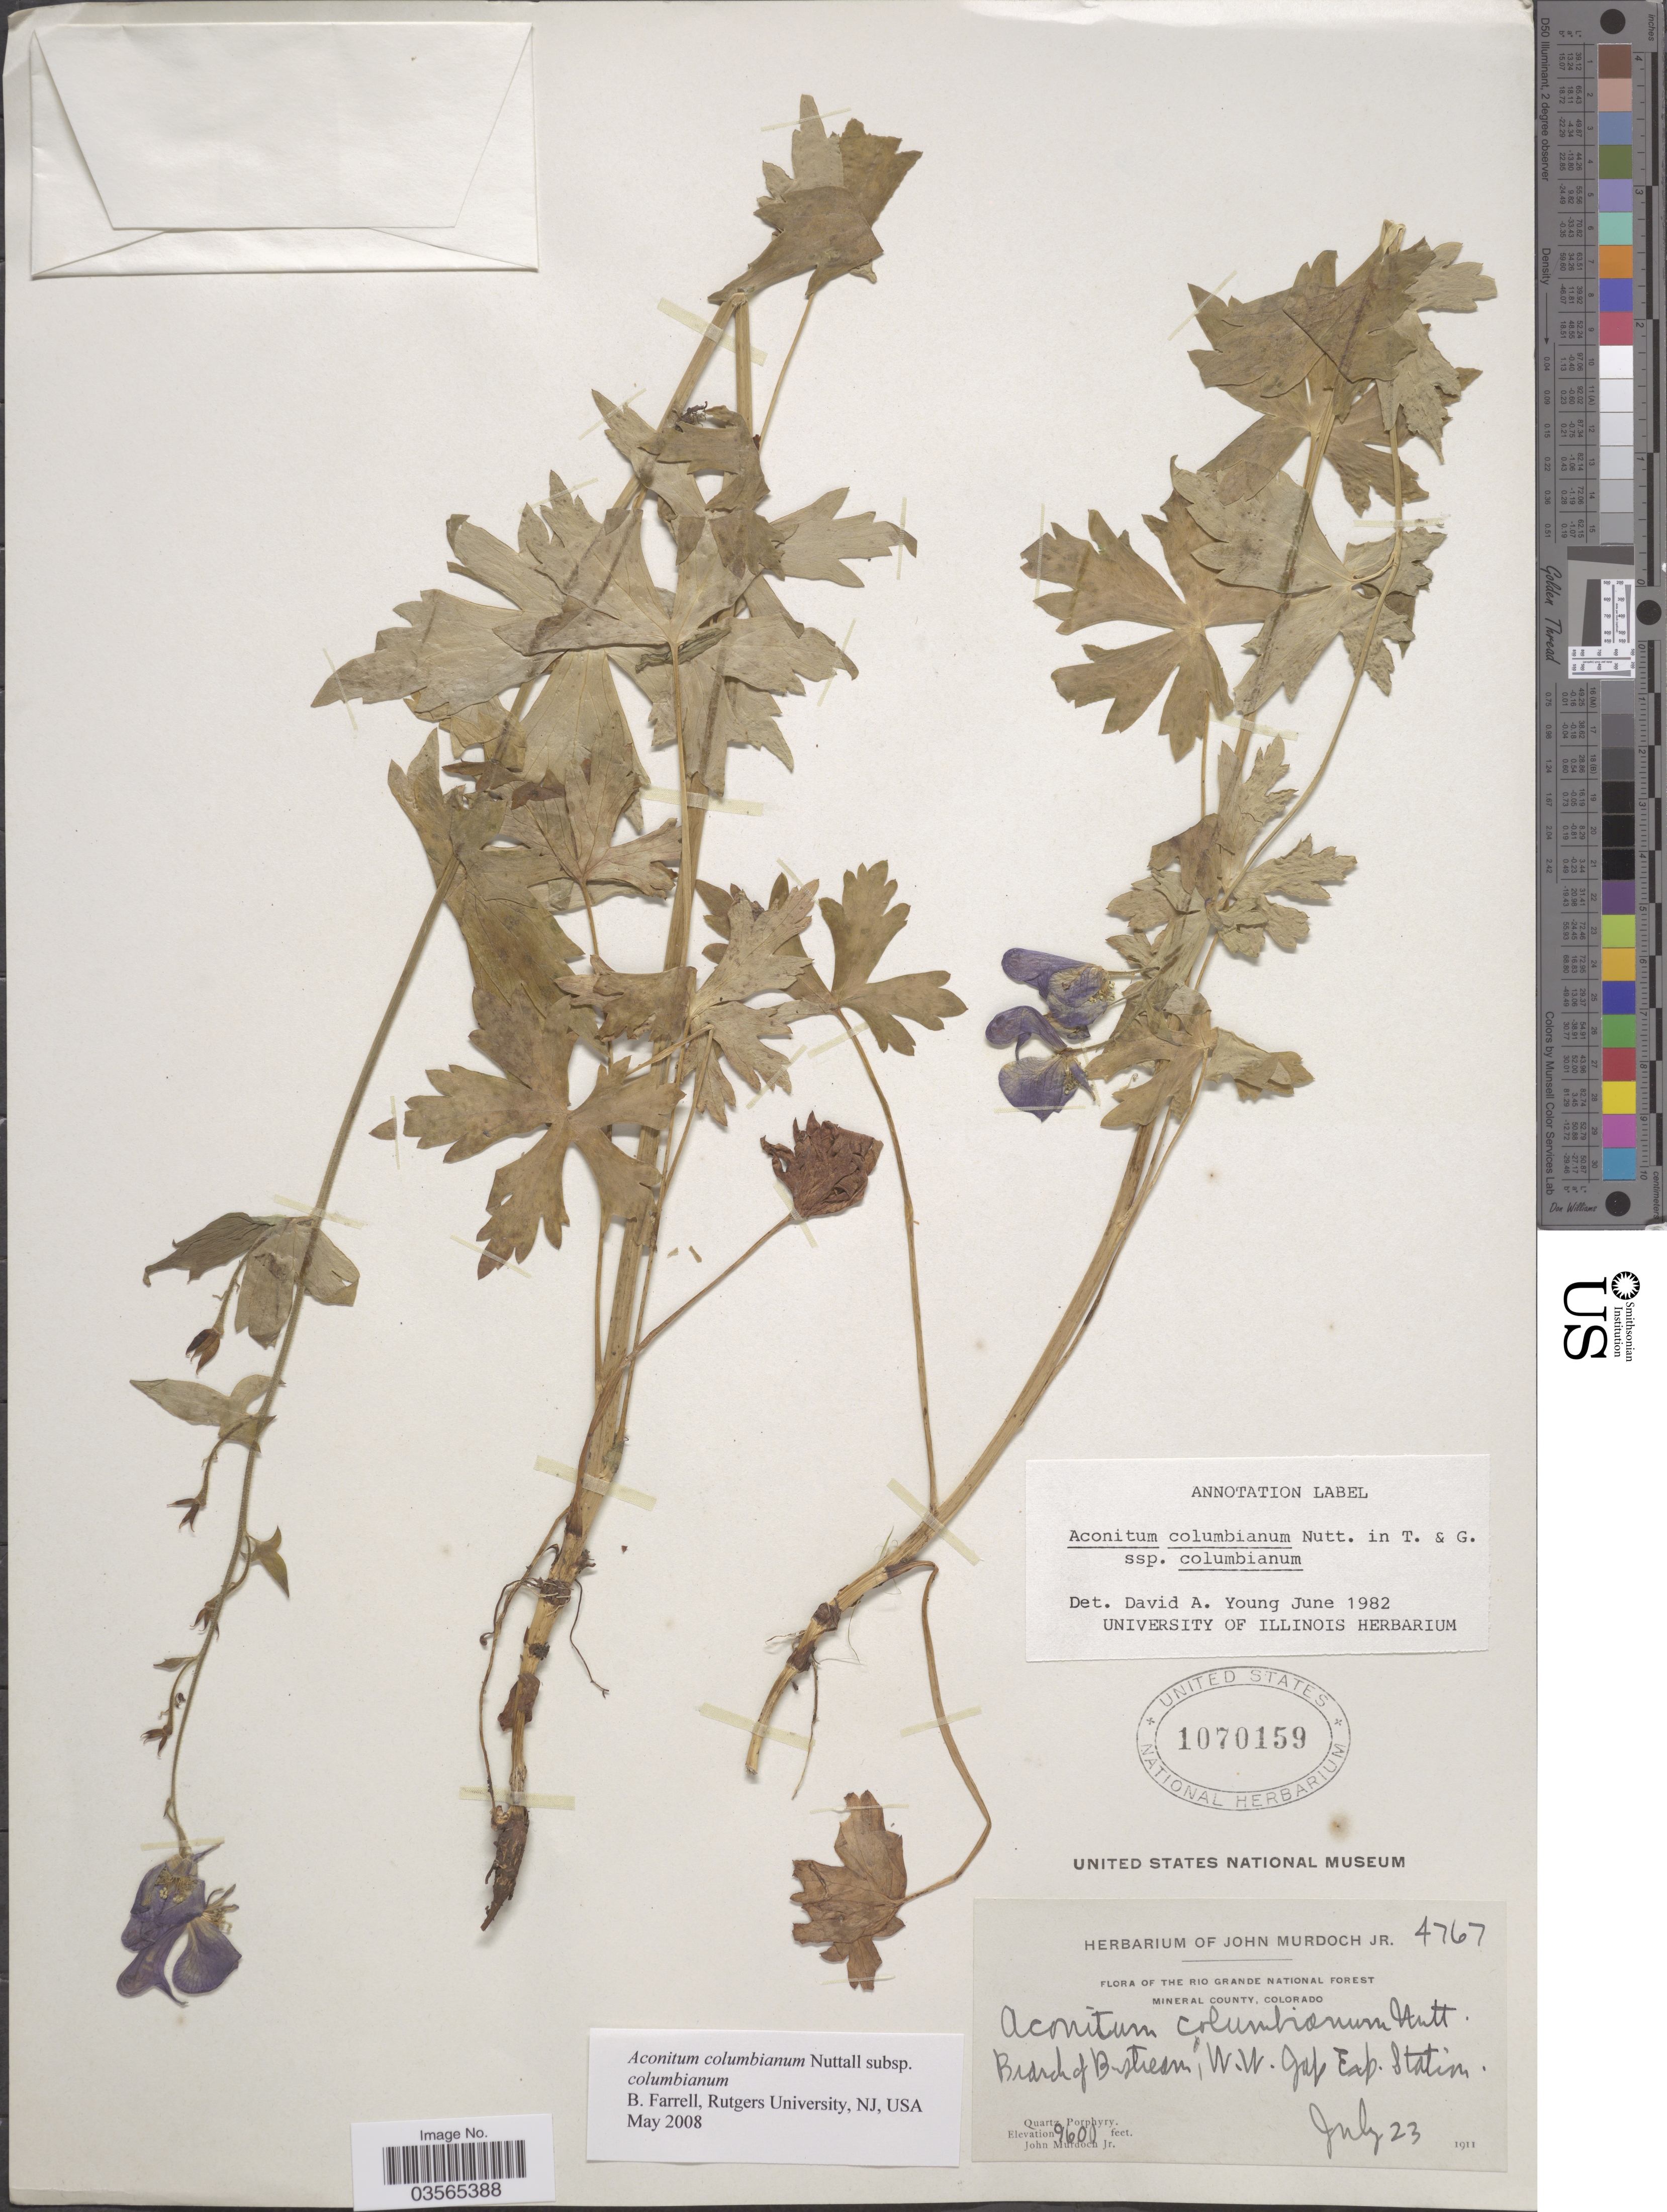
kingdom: Plantae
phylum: Tracheophyta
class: Magnoliopsida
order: Ranunculales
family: Ranunculaceae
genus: Aconitum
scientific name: Aconitum columbianum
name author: Nutt.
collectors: J. Murdoch Jr.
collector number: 4767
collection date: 1911-07-23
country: United States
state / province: Colorado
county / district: Mineral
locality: The Rio Grande National Forest. Mineral County. Branch of B Stream, W. W. Gap Exp. Station.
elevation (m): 2926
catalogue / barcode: US 1070159